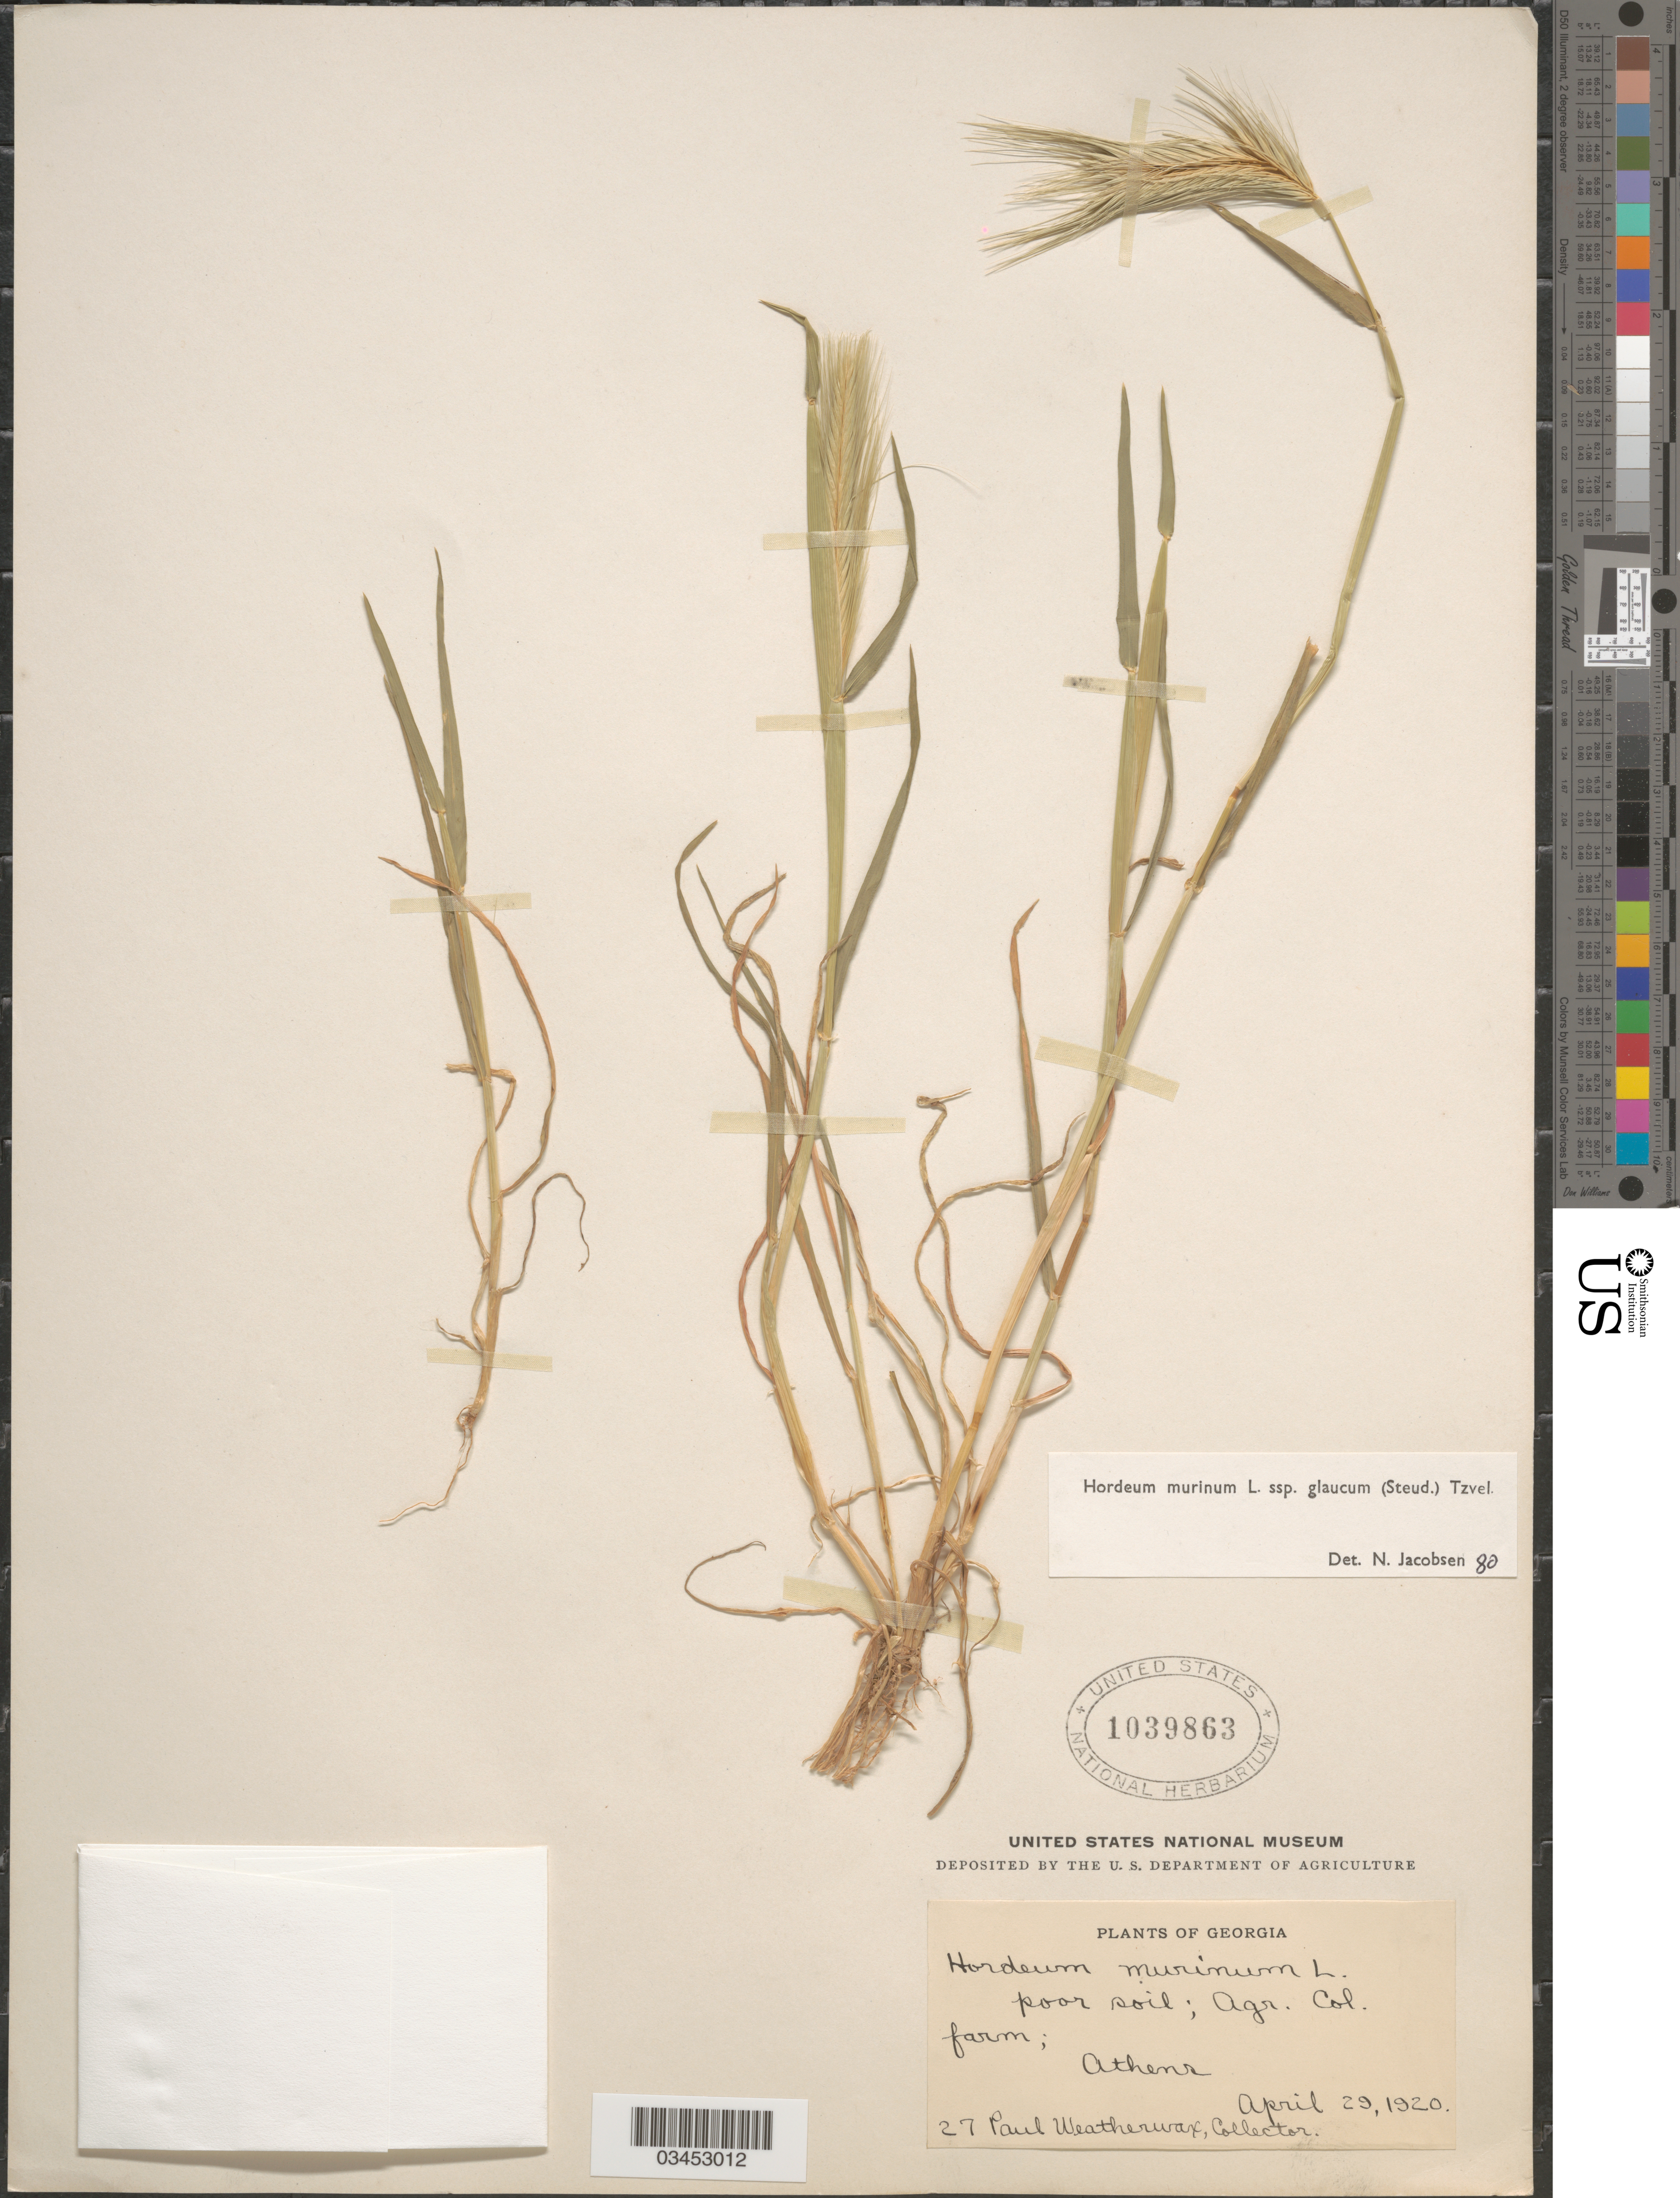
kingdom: Plantae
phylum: Tracheophyta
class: Liliopsida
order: Poales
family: Poaceae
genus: Hordeum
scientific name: Hordeum murinum subsp. glaucum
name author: (Steud.) Tzvelev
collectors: P. Weatherwax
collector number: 27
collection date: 1920-04-29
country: United States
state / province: Georgia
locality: Poor soil; Agr. Col. farm; Athens.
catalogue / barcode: US 1039863